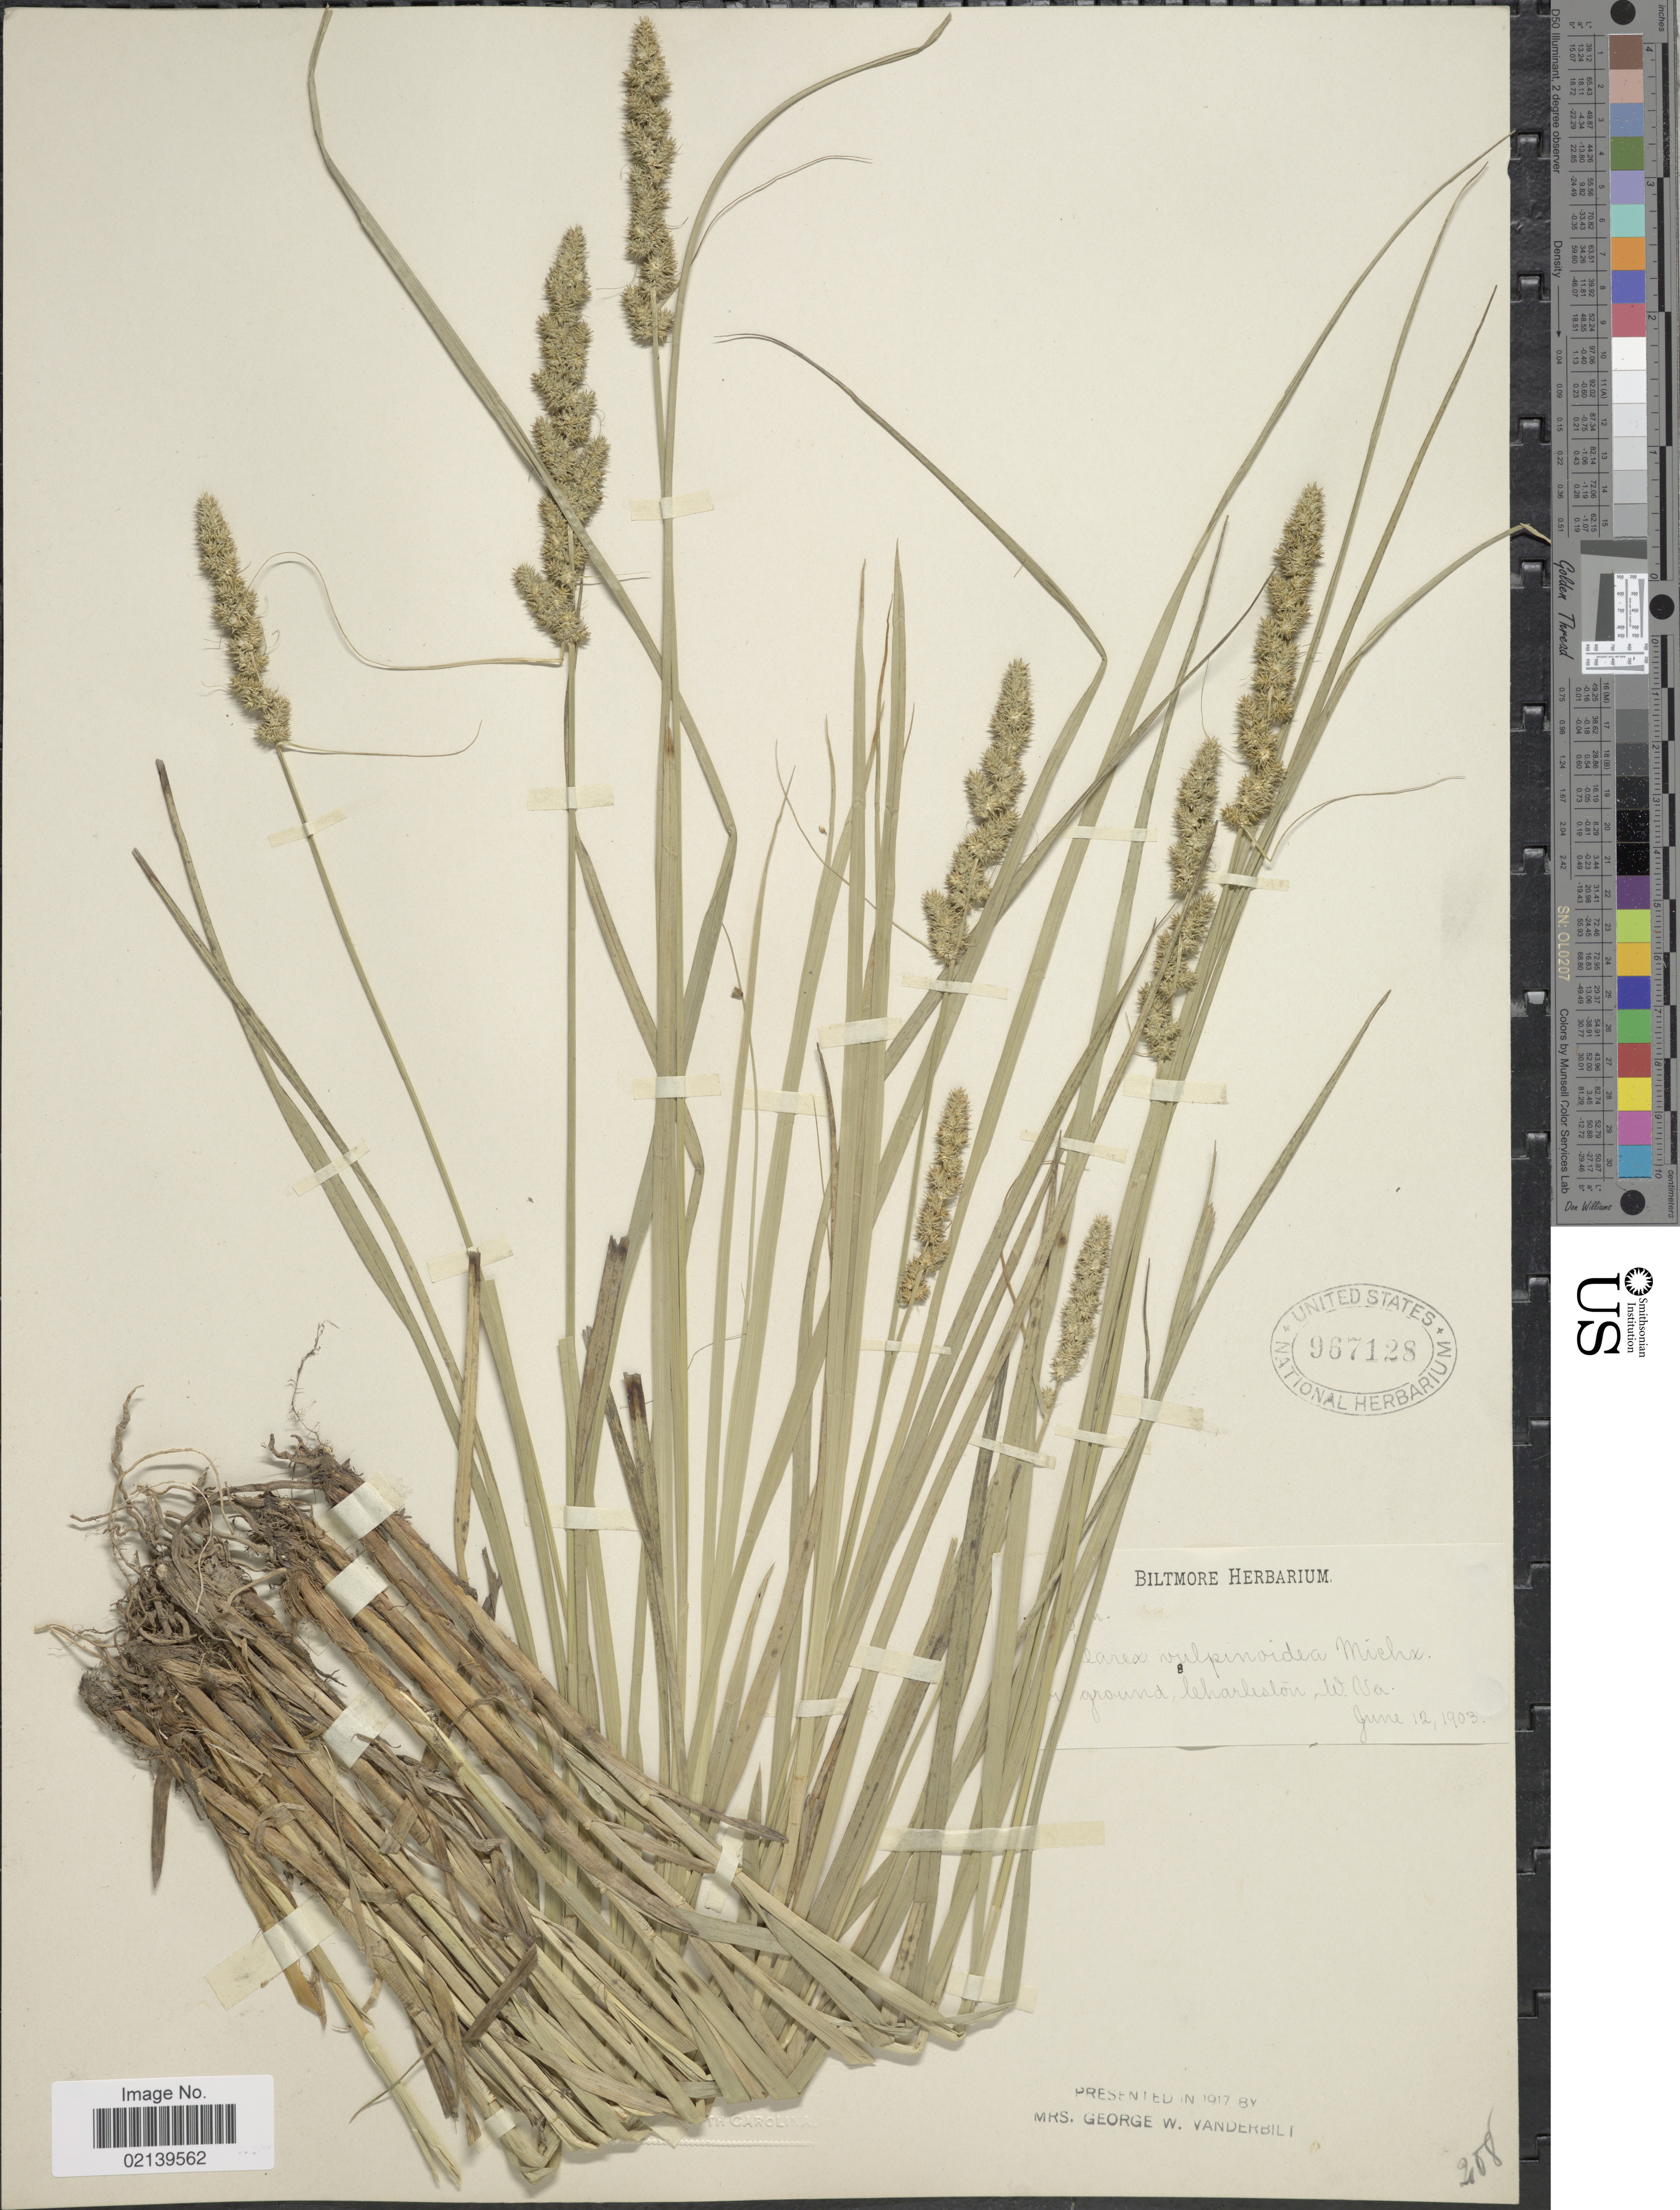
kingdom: Plantae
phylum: Tracheophyta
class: Liliopsida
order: Poales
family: Cyperaceae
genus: Carex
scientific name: Carex vulpinoidea Michx.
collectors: ex herb. Biltmore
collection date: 1903-06-12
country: United States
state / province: West Virginia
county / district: Kanawha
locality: Charleston, W. Va.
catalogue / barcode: US 967128